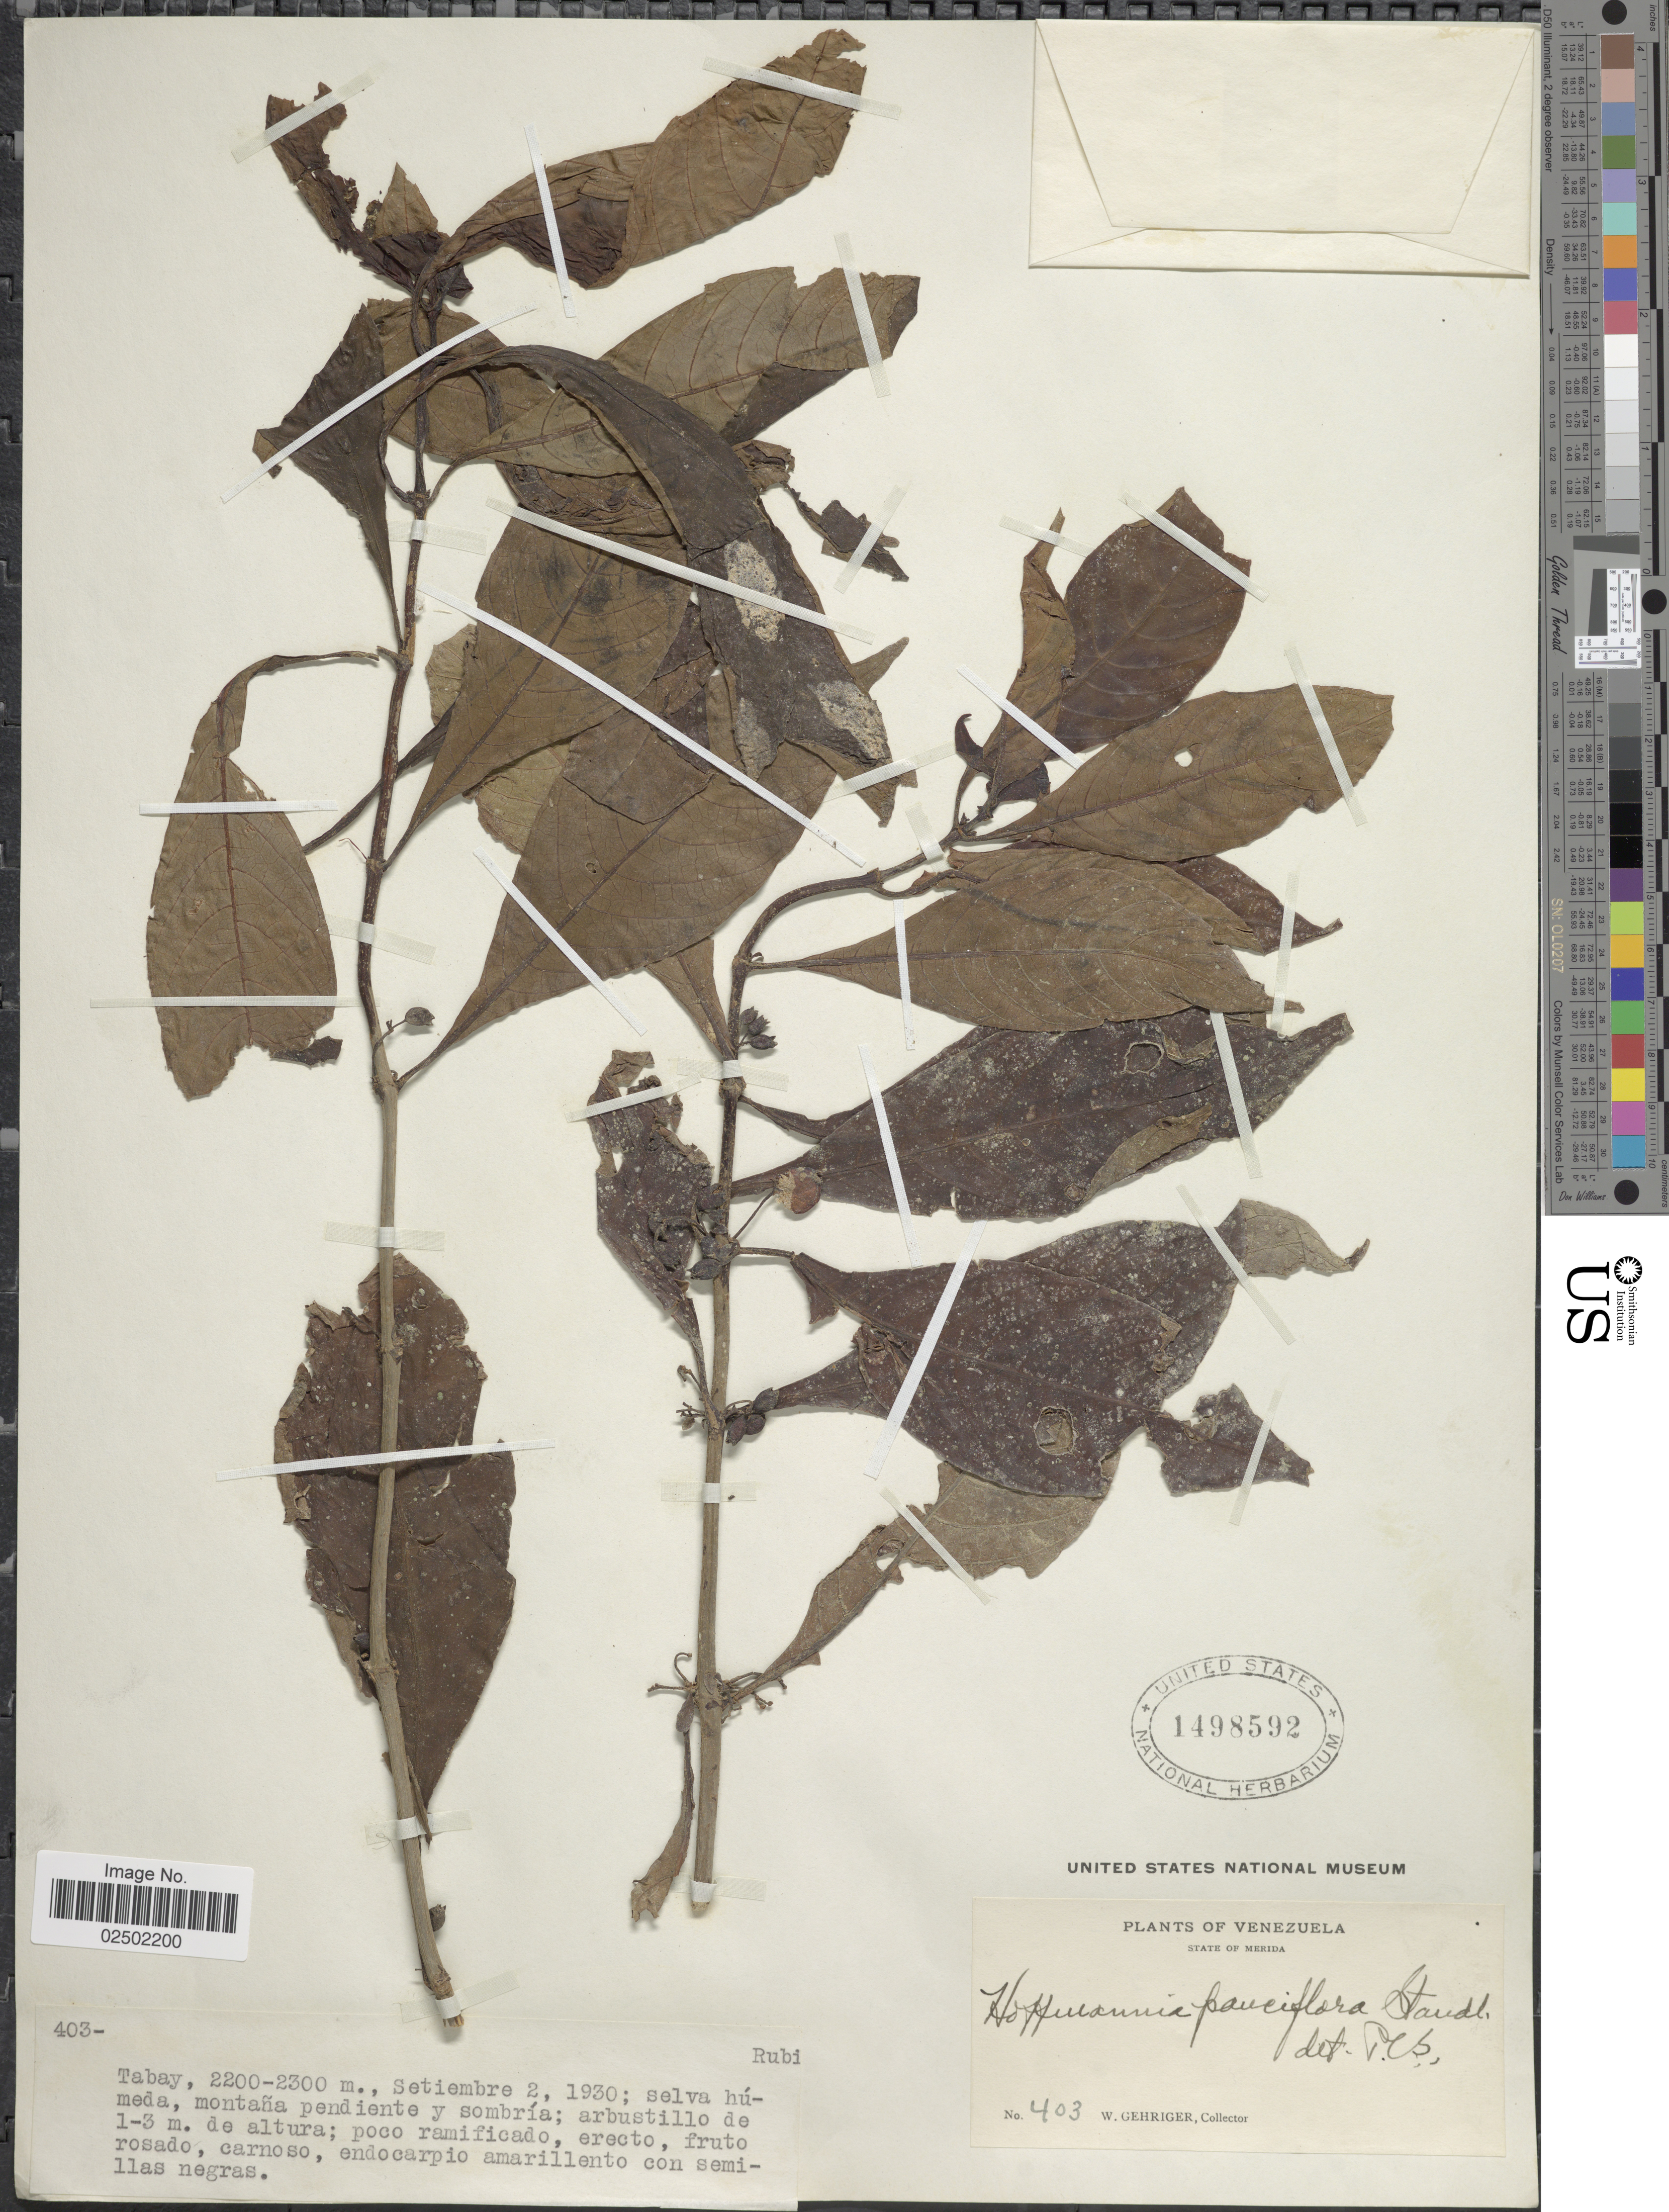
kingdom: Plantae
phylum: Tracheophyta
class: Magnoliopsida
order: Gentianales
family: Rubiaceae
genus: Hoffmannia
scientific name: Hoffmannia pauciflora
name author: Standl.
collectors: W. Gehriger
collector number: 403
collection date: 1930-09-02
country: Venezuela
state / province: Mérida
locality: State of Merida, Tabay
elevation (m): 2200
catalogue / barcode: US 1498592